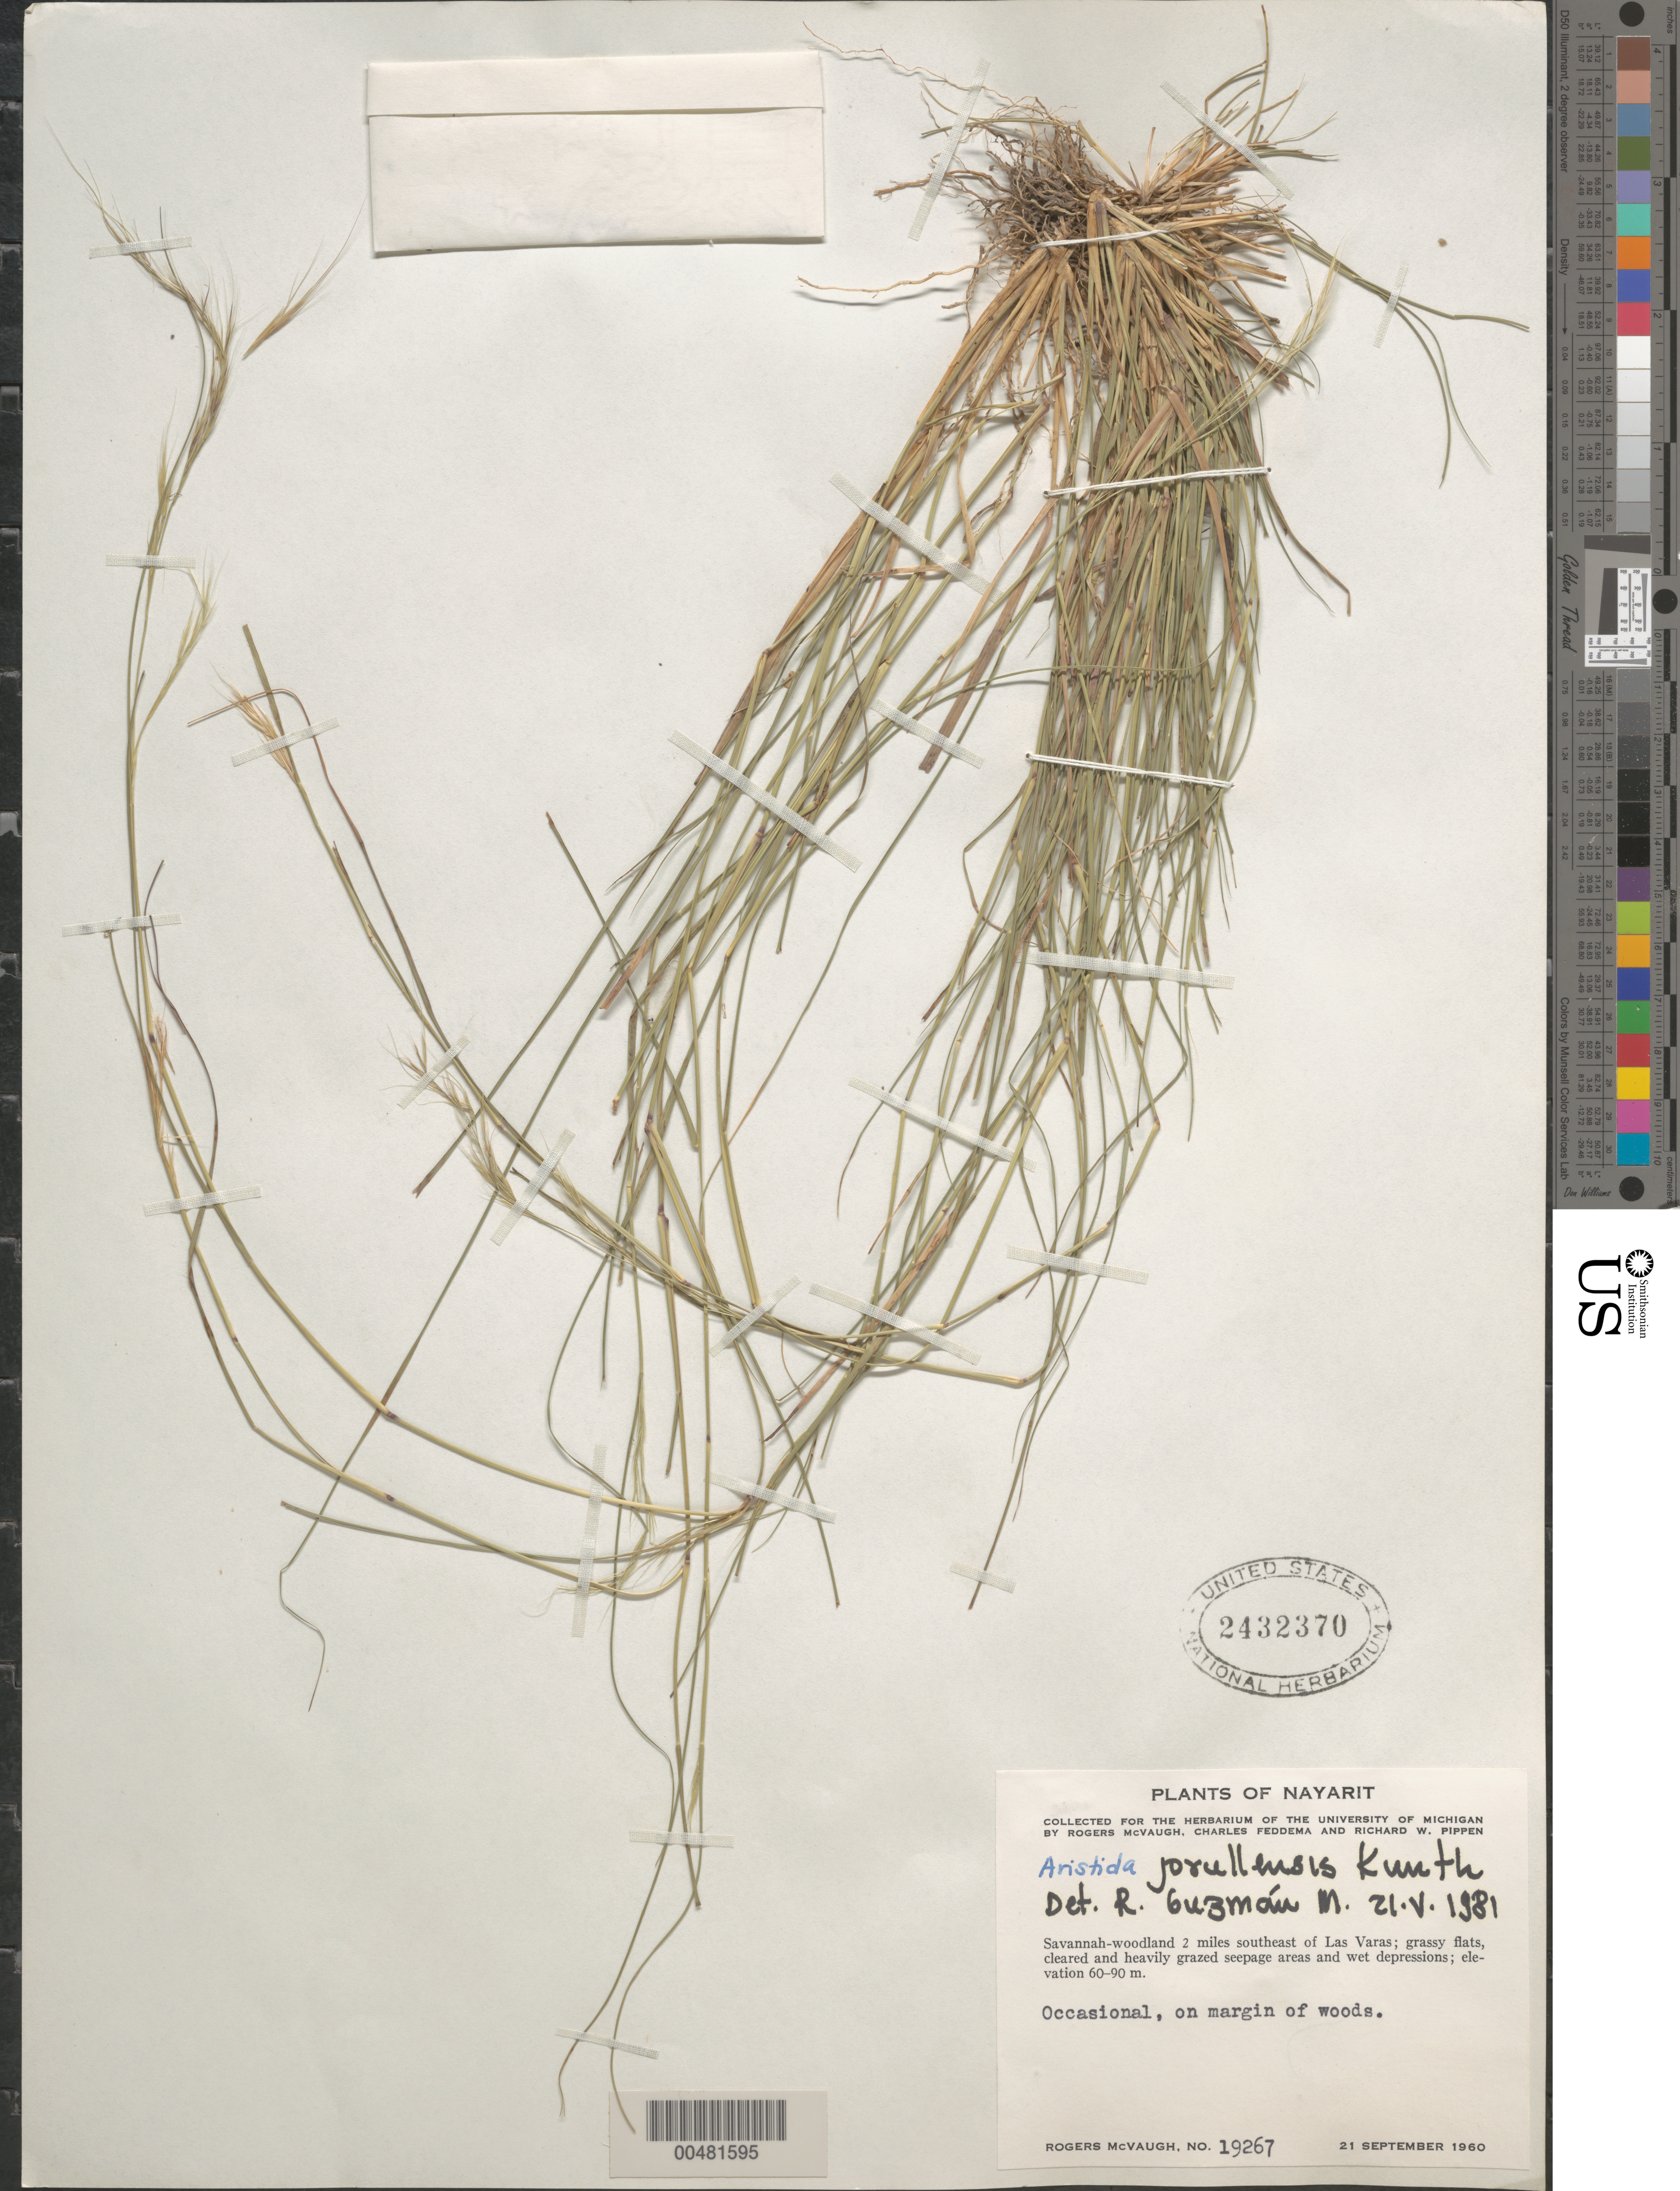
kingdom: Plantae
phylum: Tracheophyta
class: Liliopsida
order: Poales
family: Poaceae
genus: Aristida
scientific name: Aristida jorullensis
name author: Kunth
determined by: Guzman-M., R.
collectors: R. McVaugh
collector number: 19267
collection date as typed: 21 Sep 1960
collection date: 1960-09-21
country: Mexico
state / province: Nayarit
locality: Savannah-woodland 2 mi SE of Las Varas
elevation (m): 60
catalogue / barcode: US 2432370